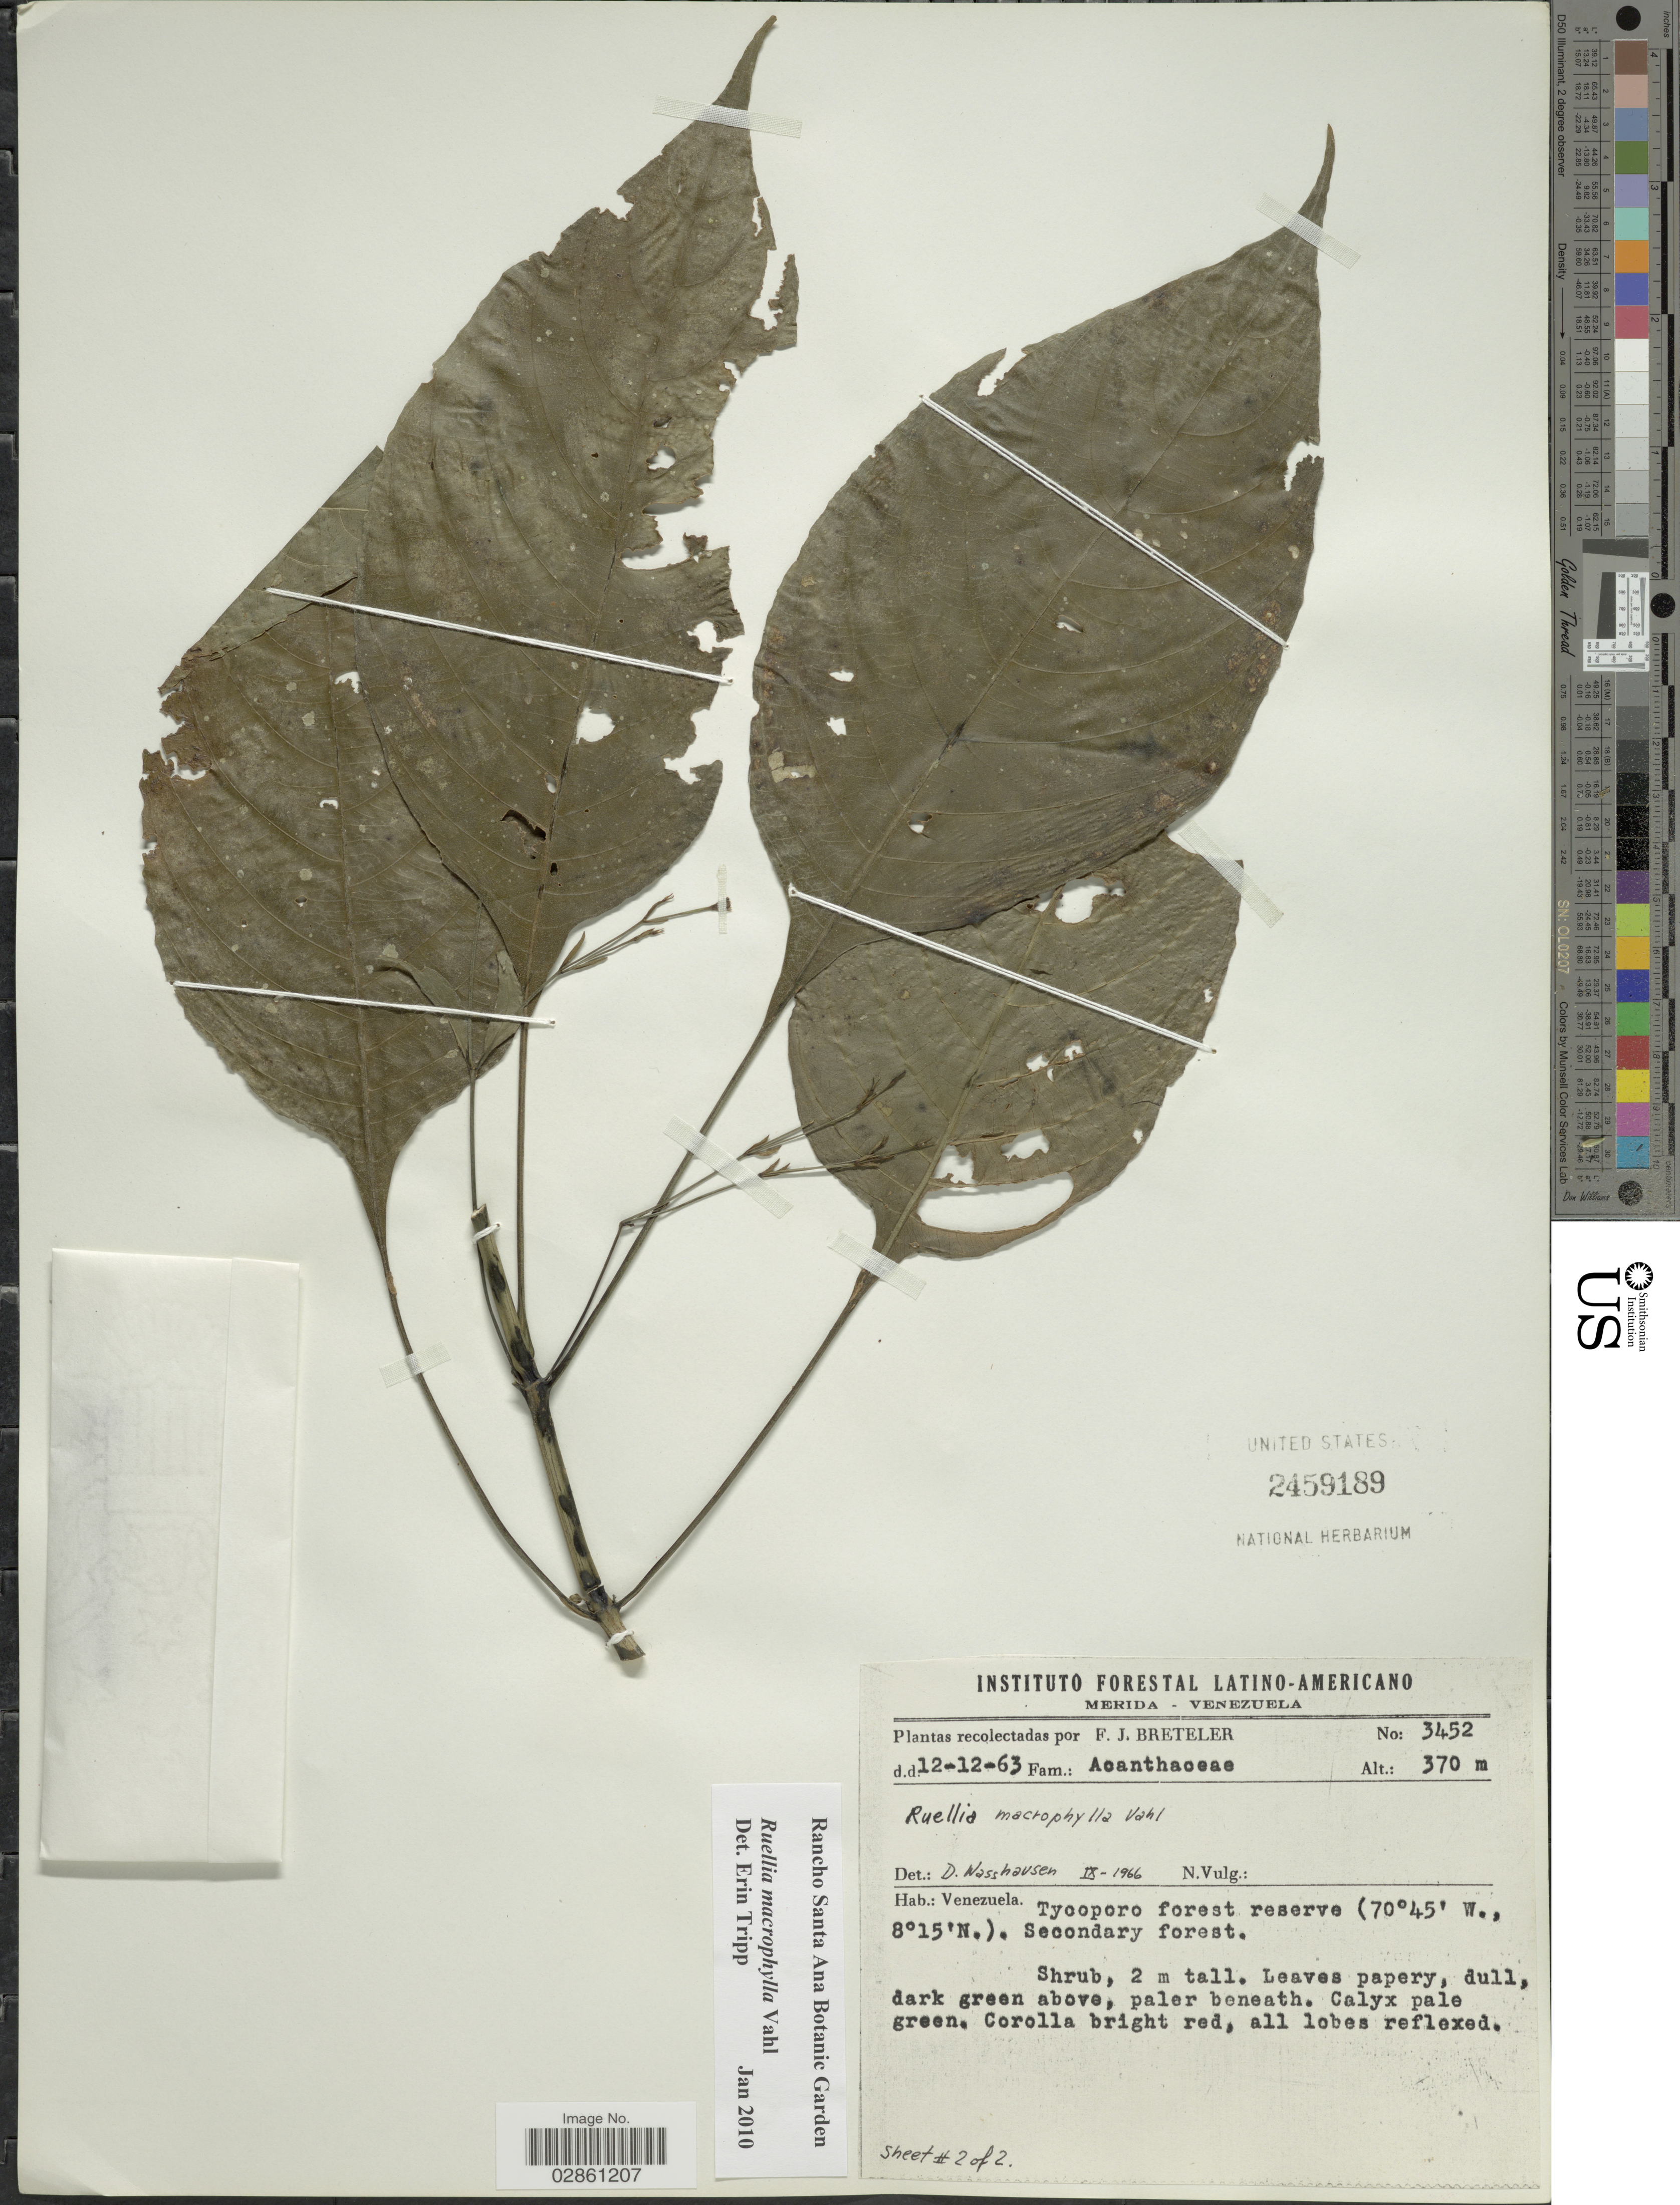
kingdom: Plantae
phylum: Tracheophyta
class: Magnoliopsida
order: Lamiales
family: Acanthaceae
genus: Ruellia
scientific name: Ruellia macrophylla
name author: Vahl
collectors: F. J. Breteler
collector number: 3452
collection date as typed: Transcribed d/m/y: 12/12/63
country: Venezuela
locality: Tycoporo forest reserve.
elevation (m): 370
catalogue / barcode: US 2459189